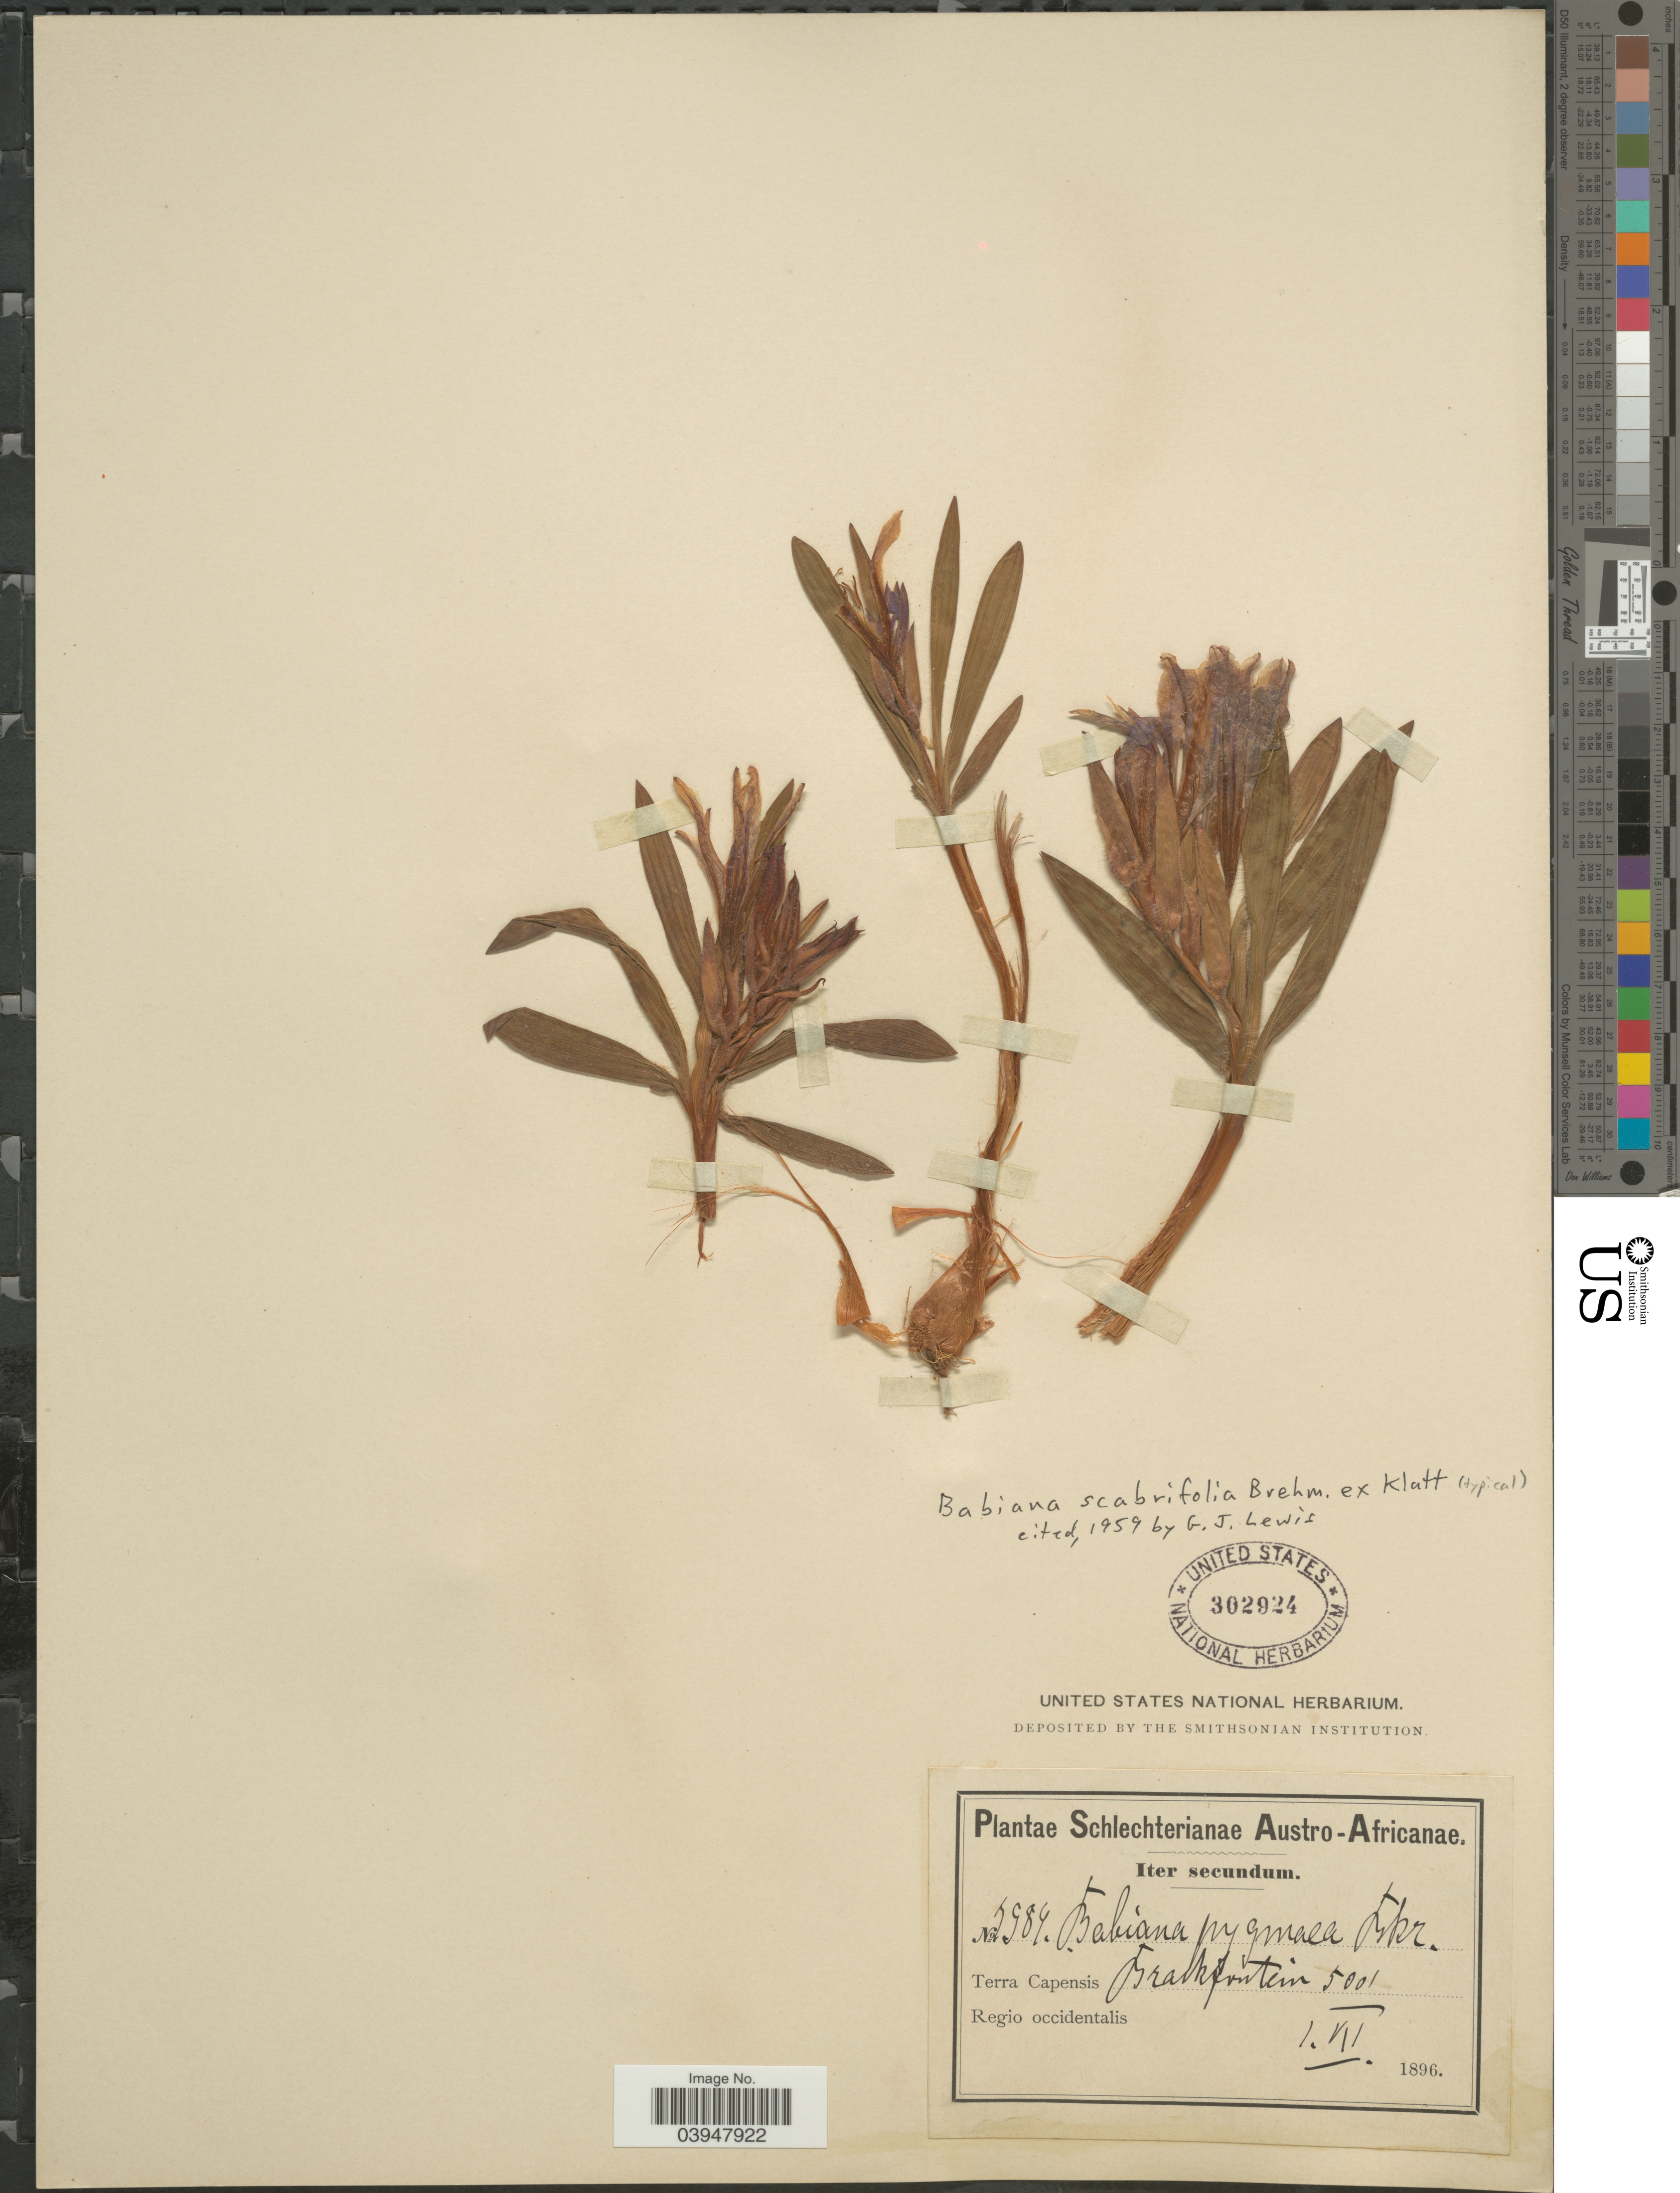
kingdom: Plantae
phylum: Tracheophyta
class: Liliopsida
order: Asparagales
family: Iridaceae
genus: Babiana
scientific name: Babiana scabrifolia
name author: Brehmer ex Klatt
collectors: Schlechter, --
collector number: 5984*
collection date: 1896-07-01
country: South Africa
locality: Austro-Africanae. Terra Capensis Brakfontein. Regio occidentalis.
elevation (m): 152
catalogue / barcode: US 302924